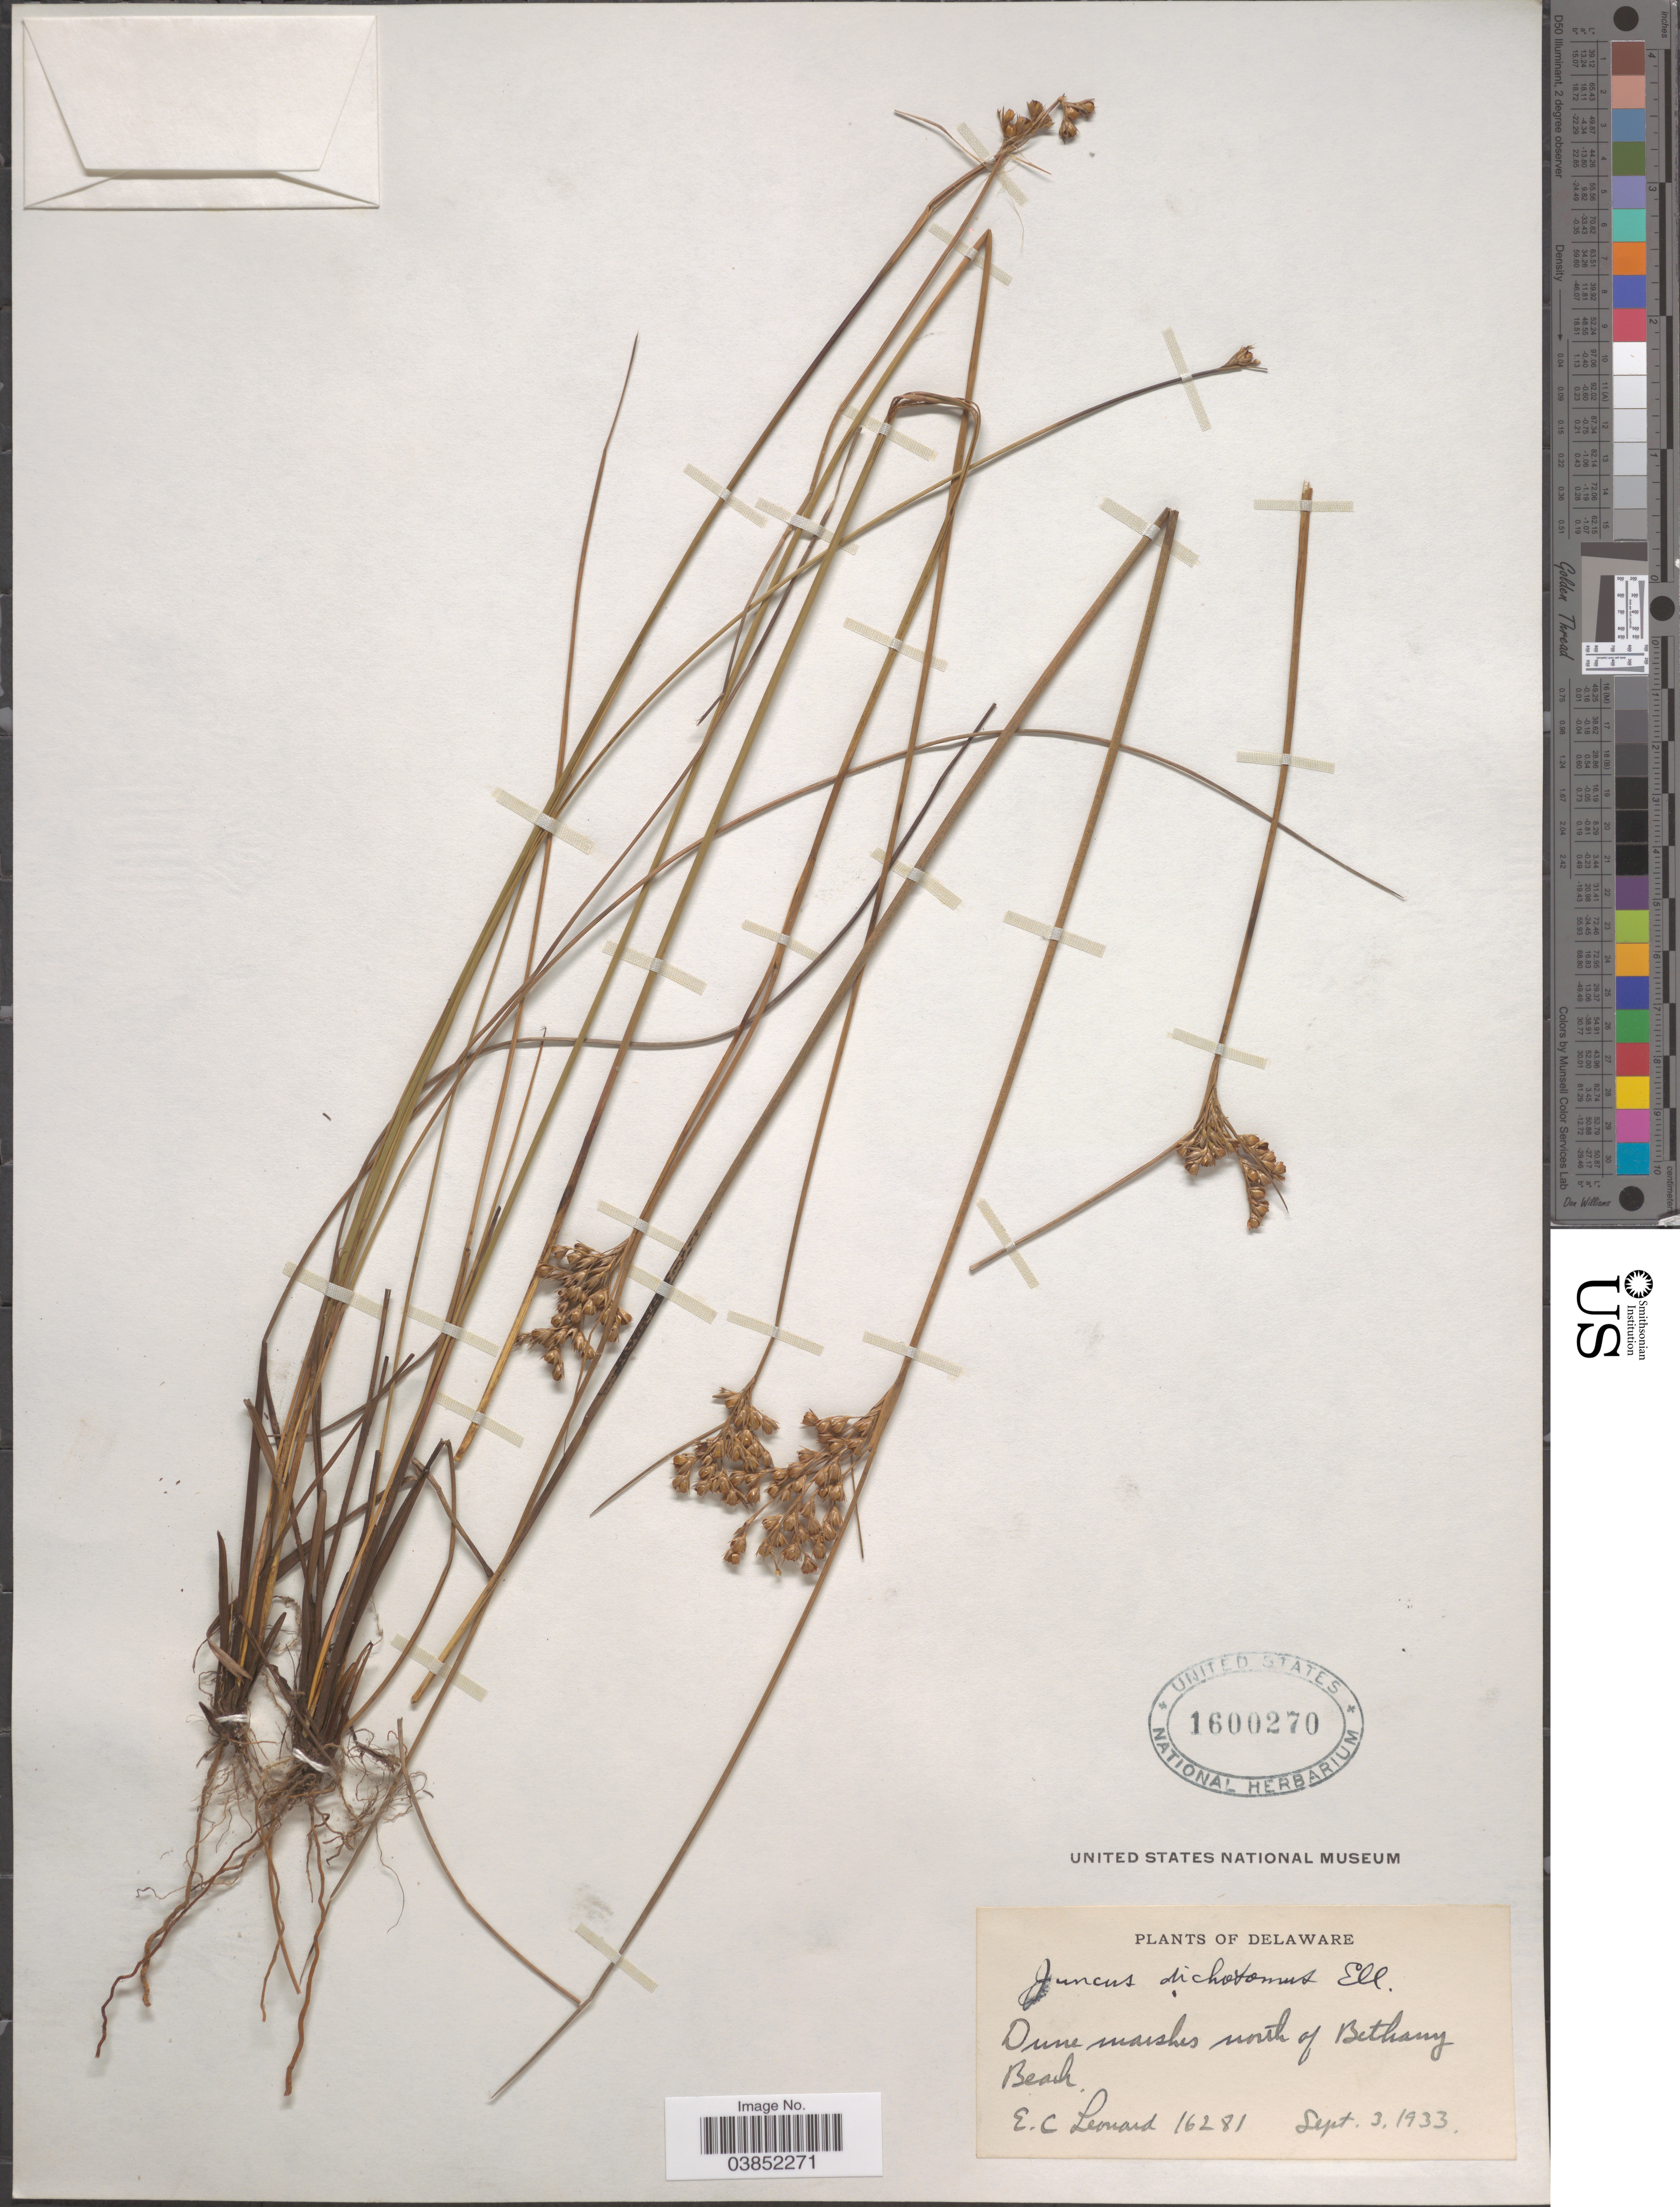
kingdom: Plantae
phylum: Tracheophyta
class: Liliopsida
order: Poales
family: Juncaceae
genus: Juncus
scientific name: Juncus dichotomus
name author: Elliott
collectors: E. C. Leonard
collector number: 16281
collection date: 1933-09-03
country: United States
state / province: Delaware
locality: Dune marshes north of Bethany Beach.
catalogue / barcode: US 1600270